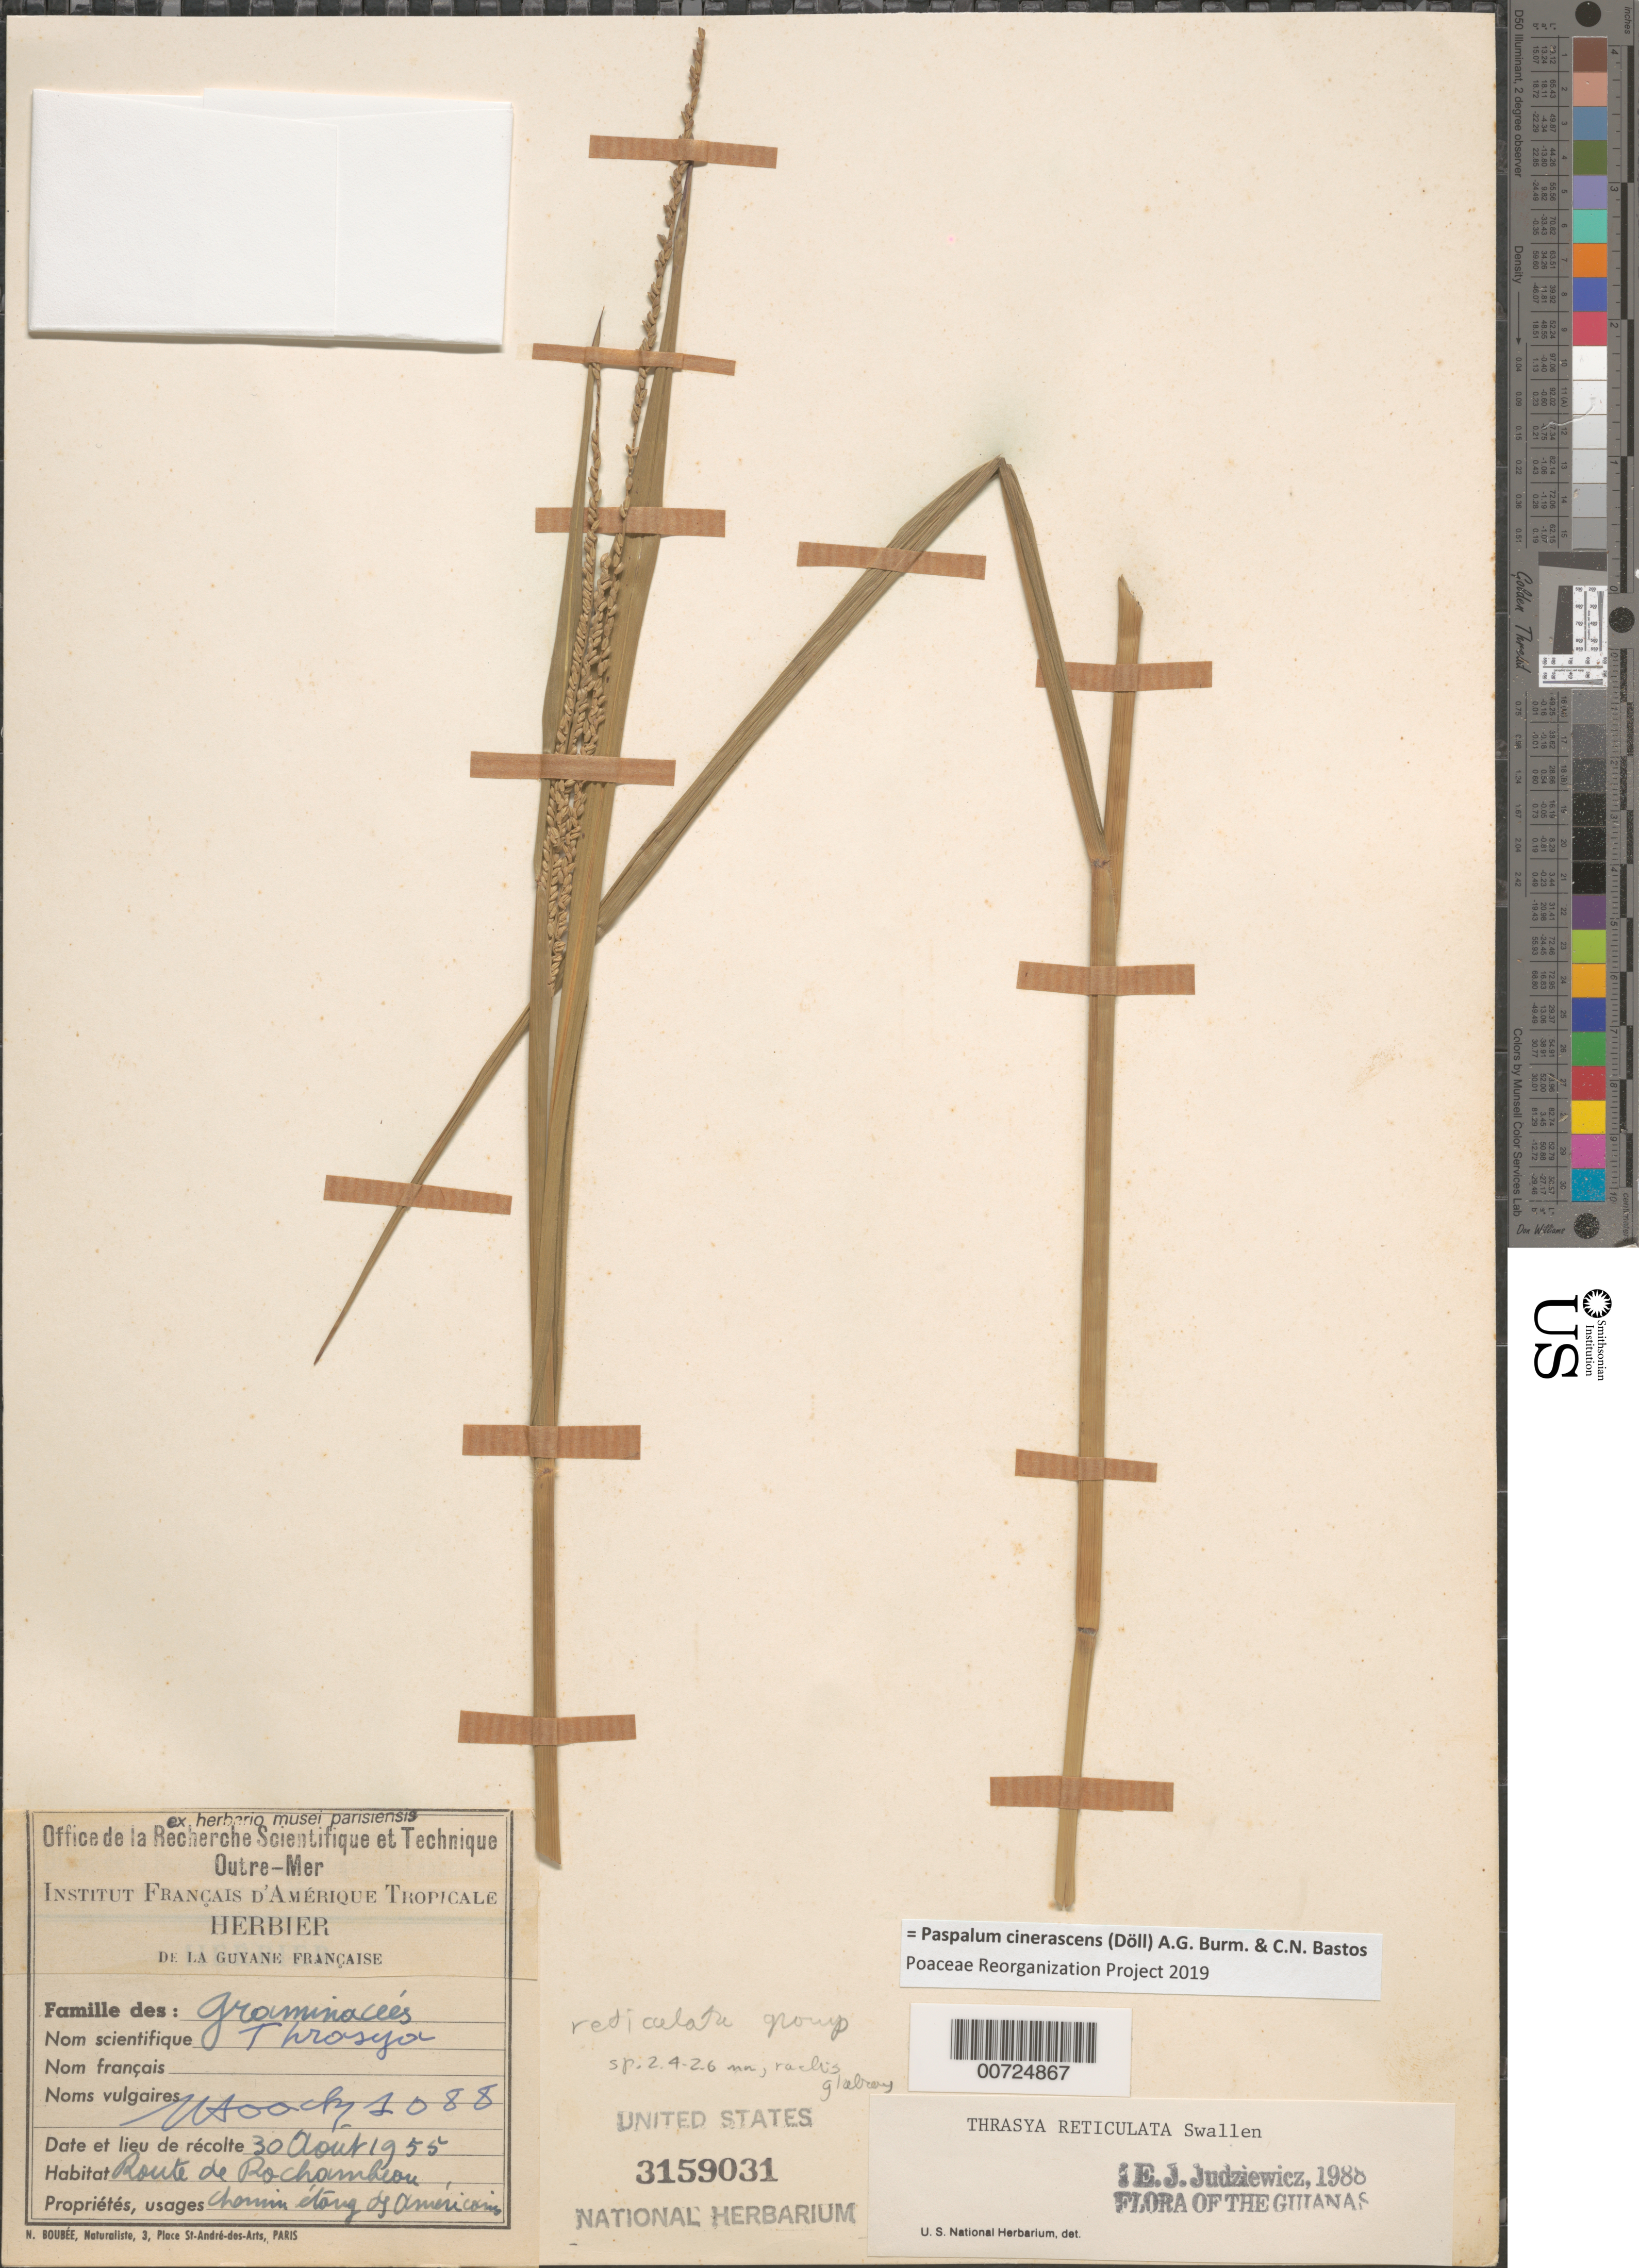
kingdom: Plantae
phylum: Tracheophyta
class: Liliopsida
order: Poales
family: Poaceae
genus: Paspalum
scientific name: Paspalum cinerascens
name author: (Döll) A.G. Burm. & C.N. Bastos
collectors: J. Hoock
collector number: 1088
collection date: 1955-08-30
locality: Route de Rochambeau.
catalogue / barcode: US 3159031